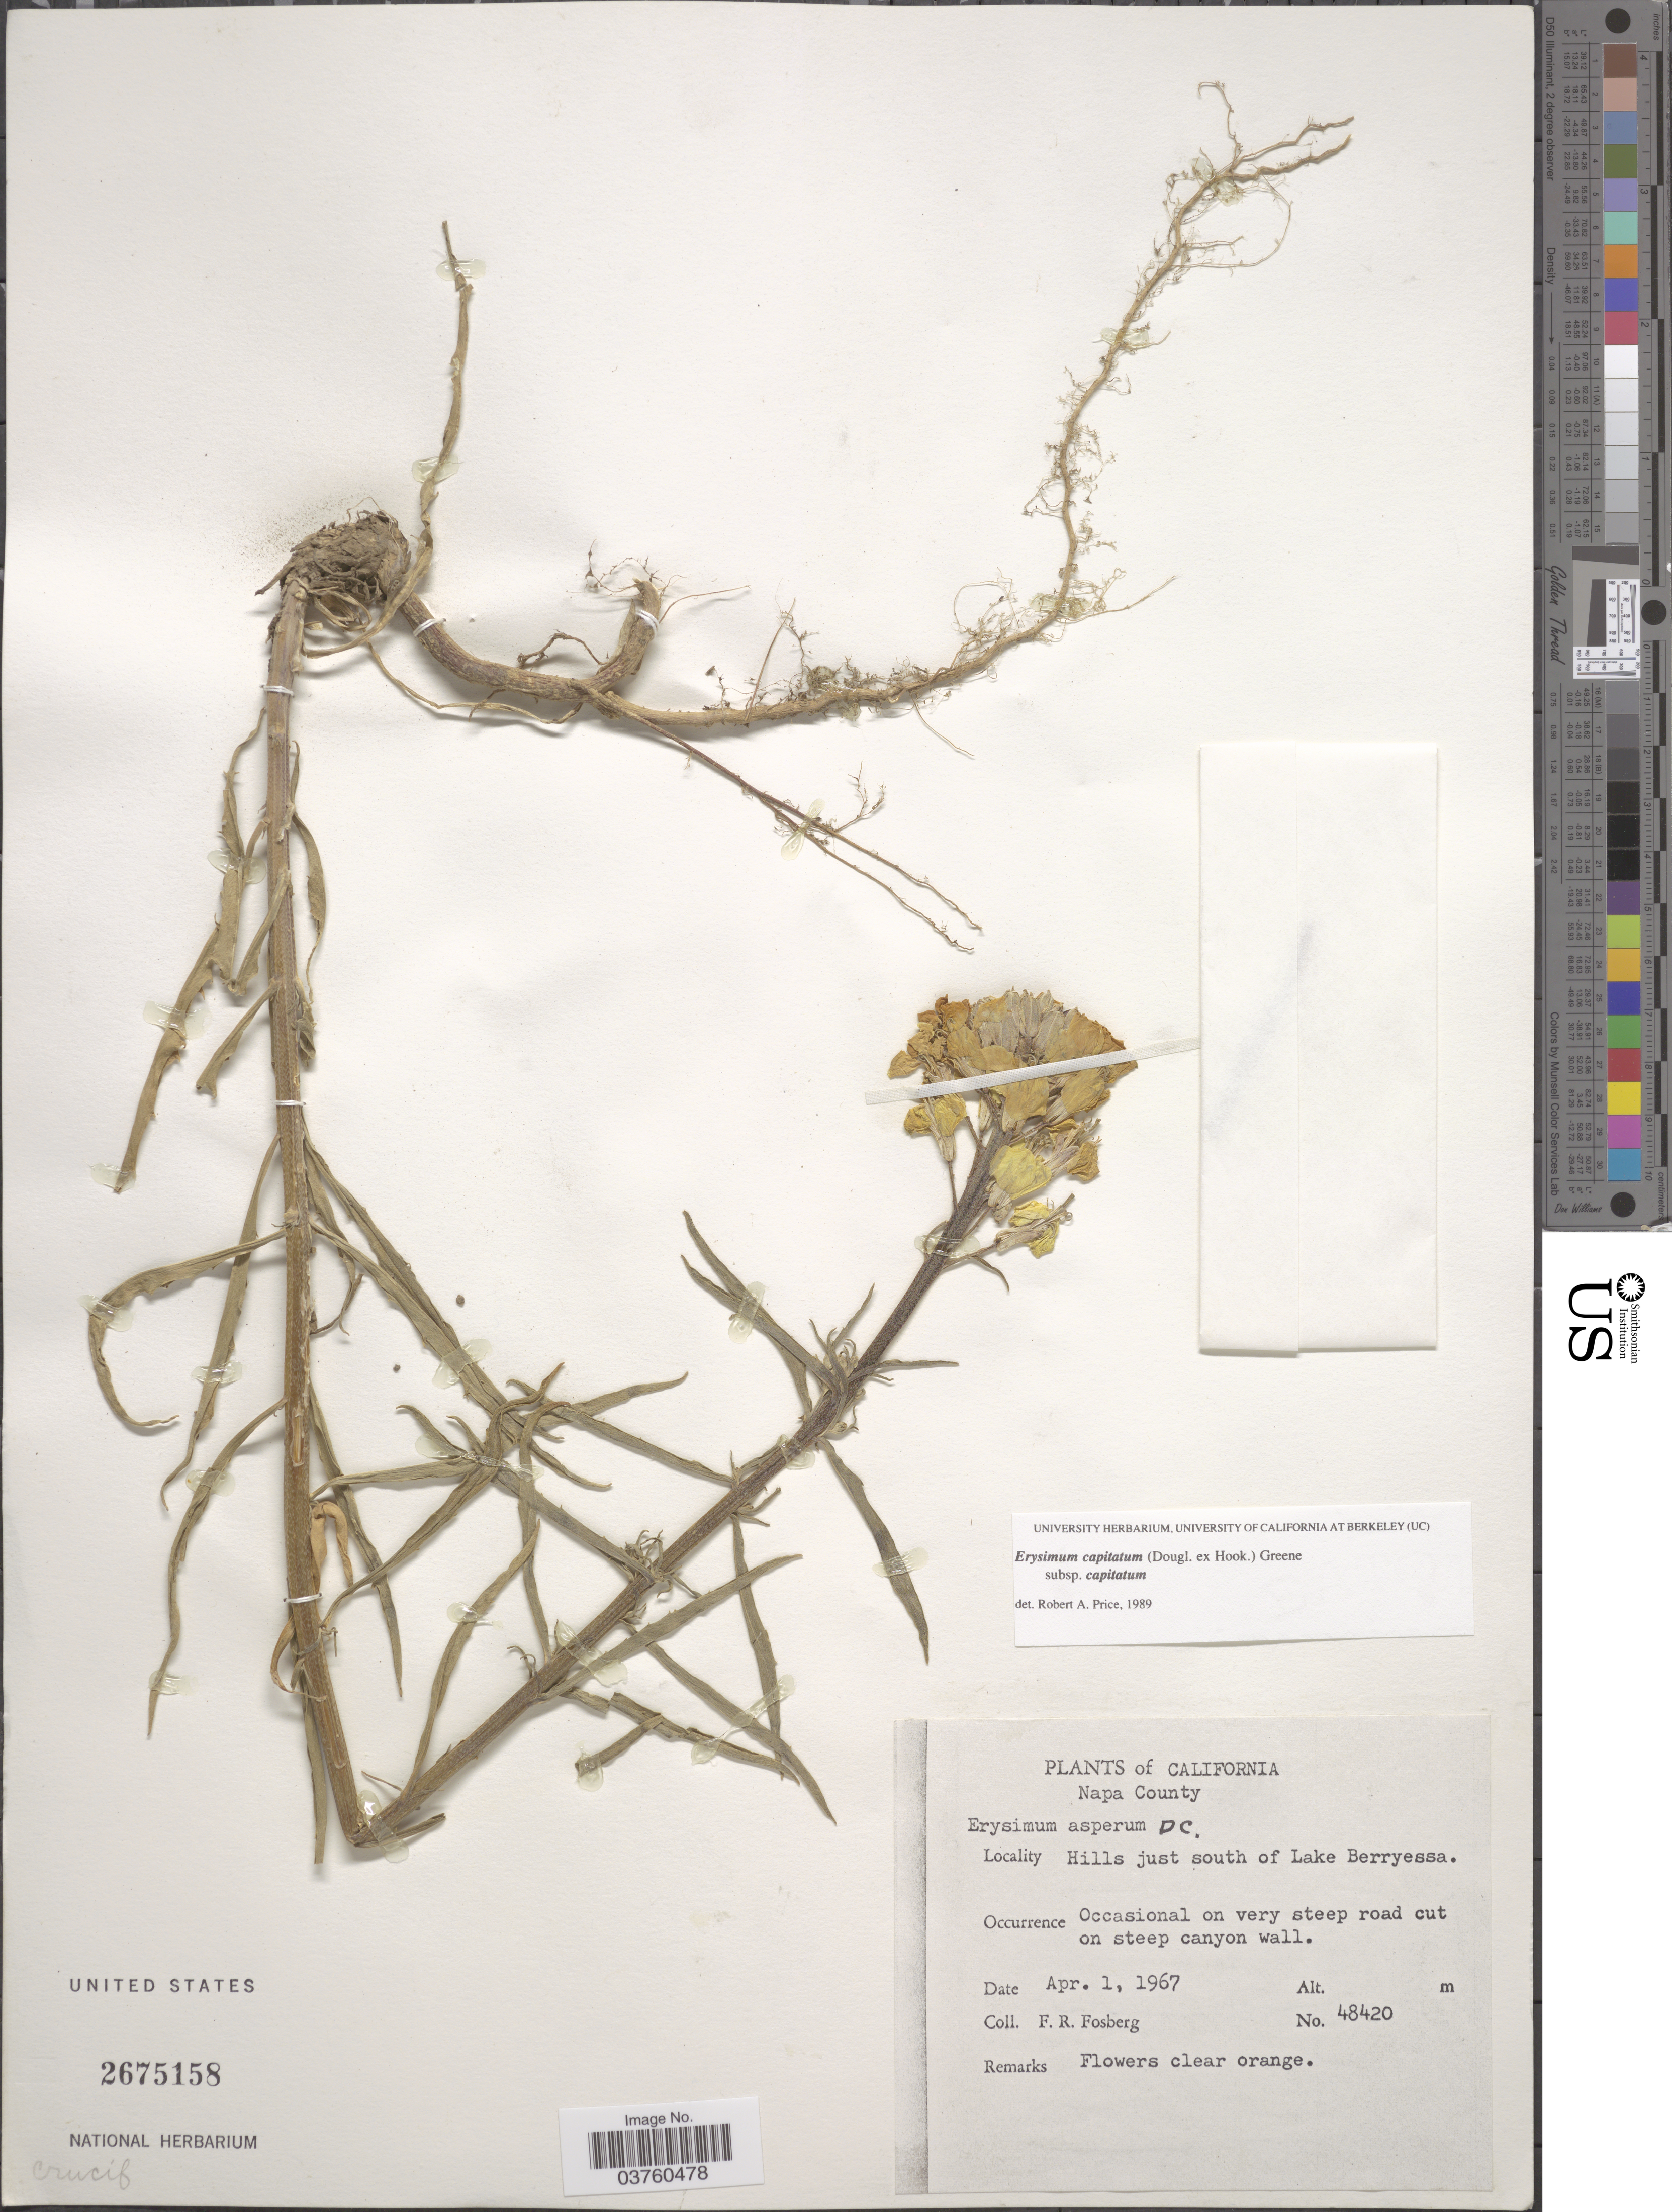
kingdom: Plantae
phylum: Tracheophyta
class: Magnoliopsida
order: Brassicales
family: Brassicaceae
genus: Erysimum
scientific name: Erysimum capitatum subsp. capitatum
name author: (Douglas ex Hook.) Greene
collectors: F. R. Fosberg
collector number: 48420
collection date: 1967-04-01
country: United States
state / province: California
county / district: Napa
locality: Napa County. Hills just south of Lake Berryessa.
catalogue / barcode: US 2675158